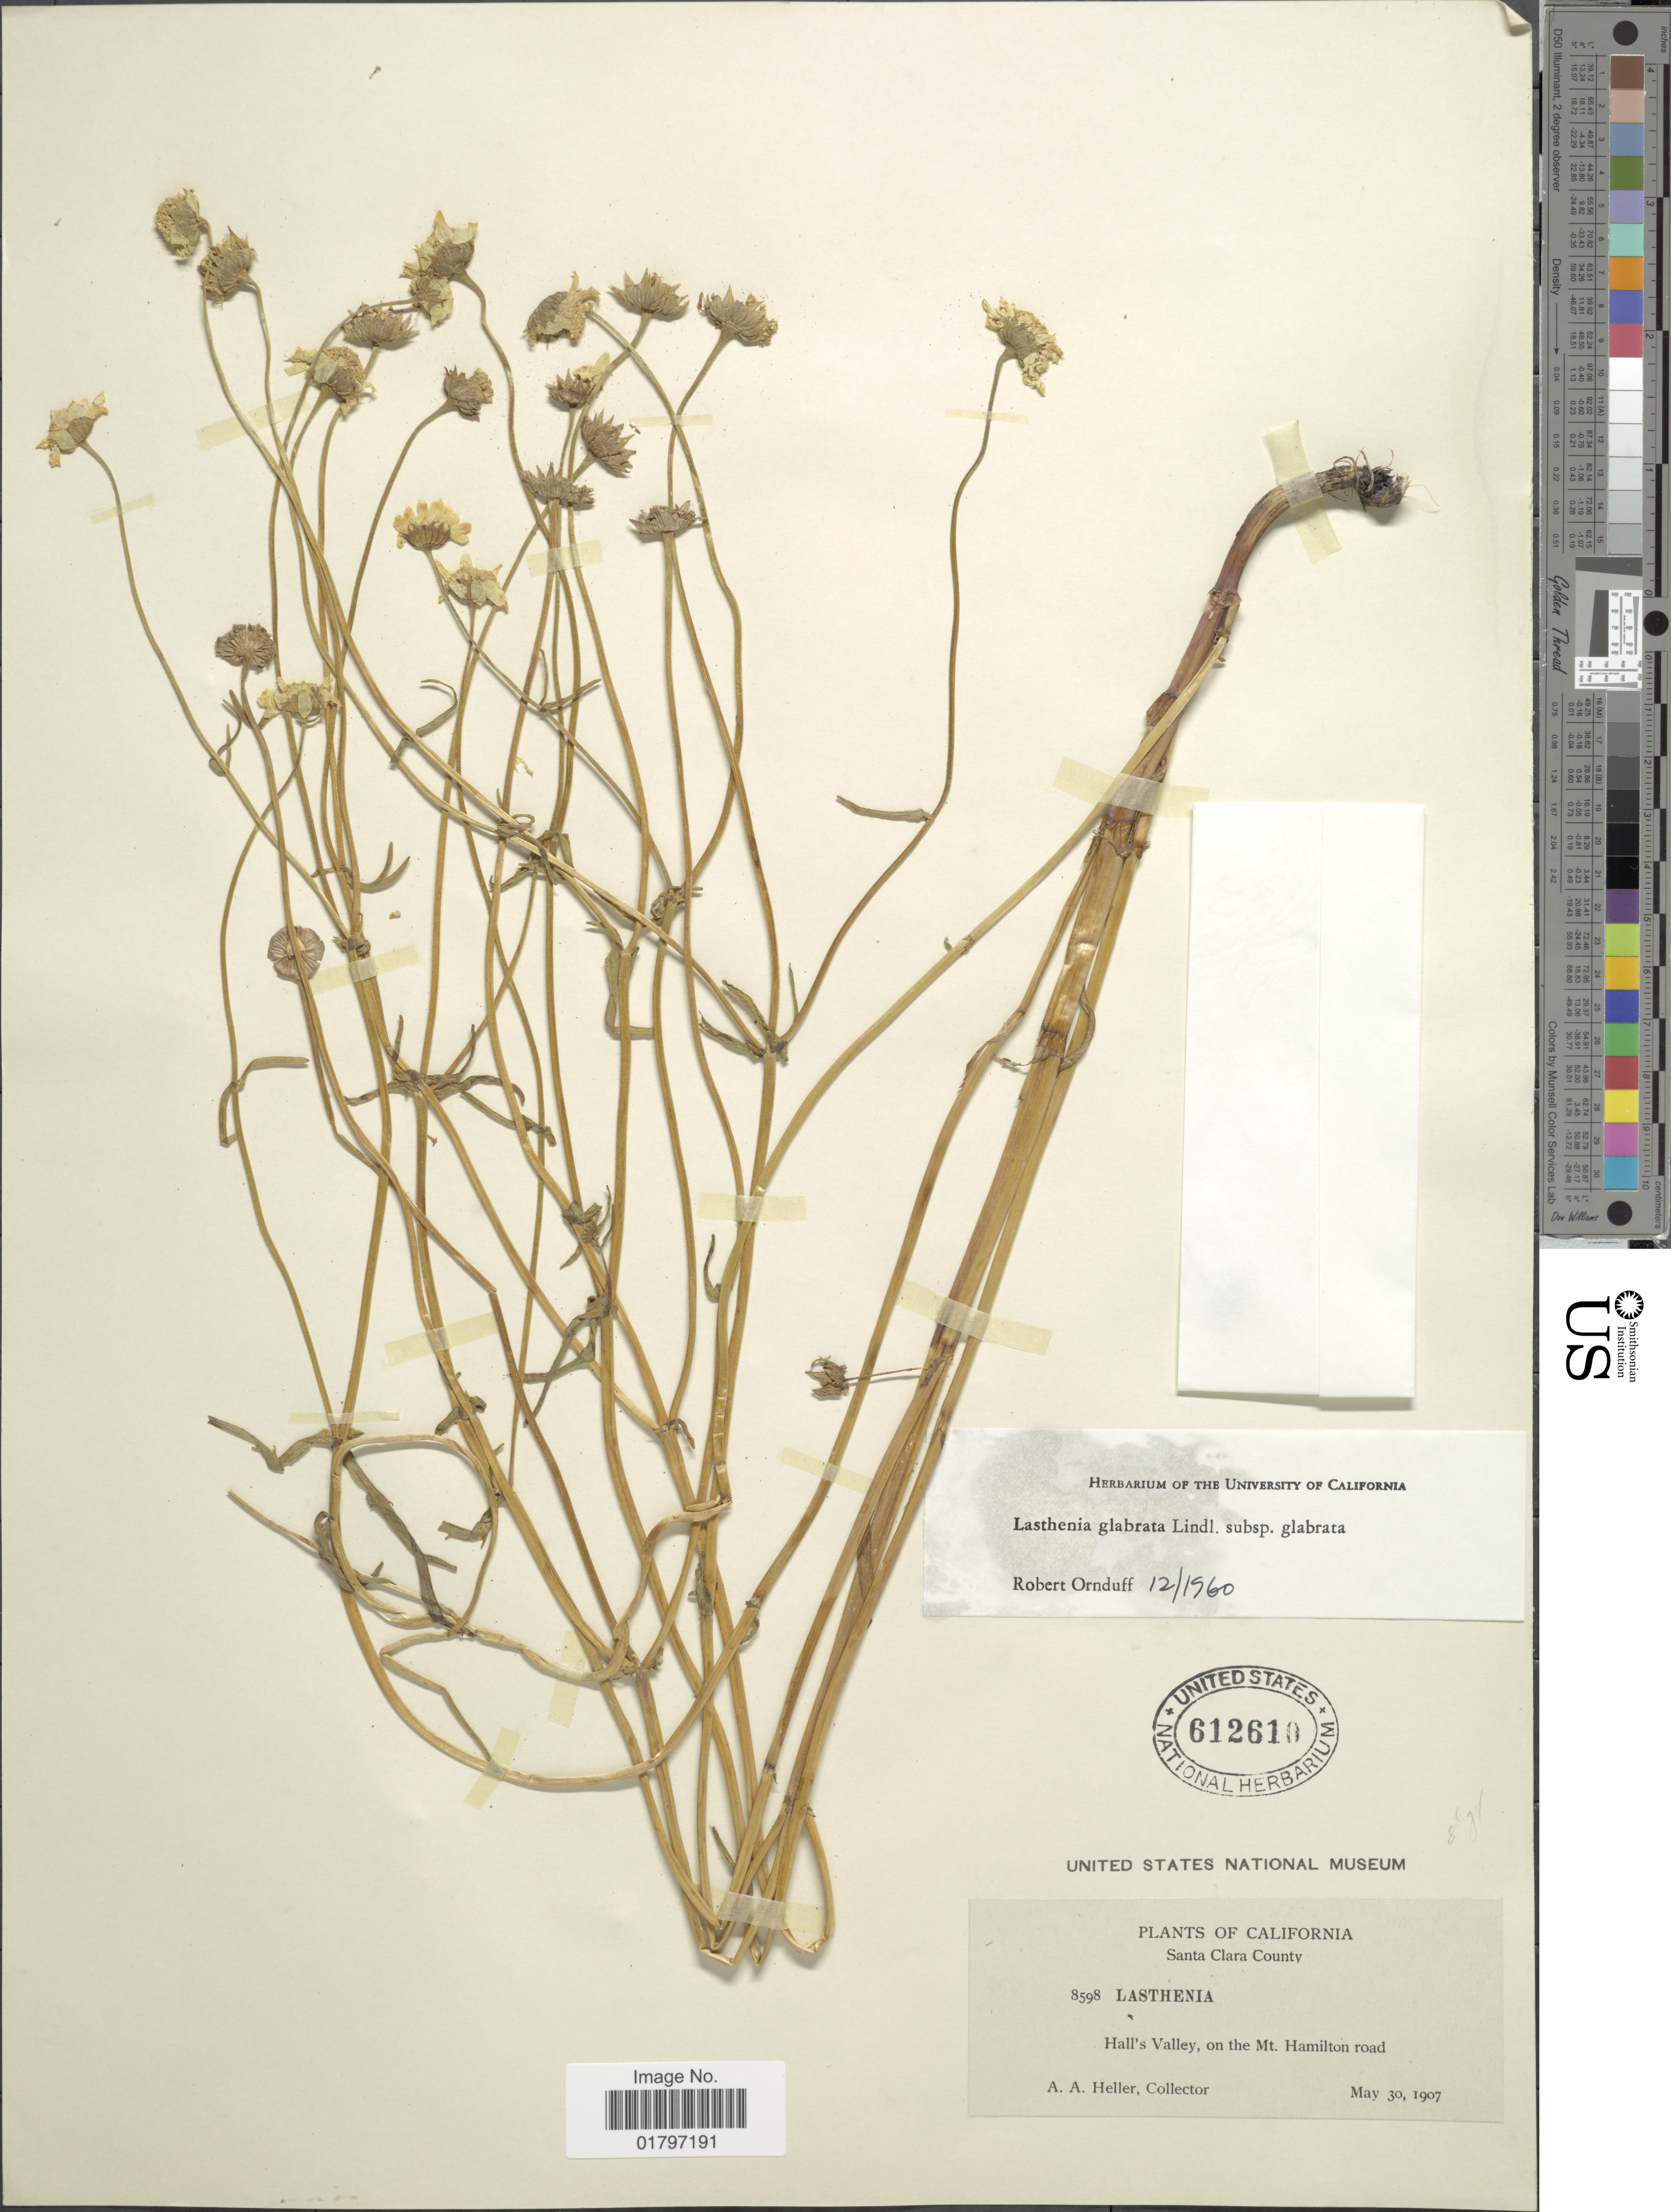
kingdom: Plantae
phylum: Tracheophyta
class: Magnoliopsida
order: Asterales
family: Asteraceae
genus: Lasthenia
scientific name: Lasthenia glabrata subsp. glabrata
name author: Lindl.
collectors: A. A. Heller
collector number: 8598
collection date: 1907-05-30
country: United States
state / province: California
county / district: Santa Clara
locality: Santa Clara County. Hall's Valley, on the Mt. Hamilton road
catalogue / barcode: US 612610